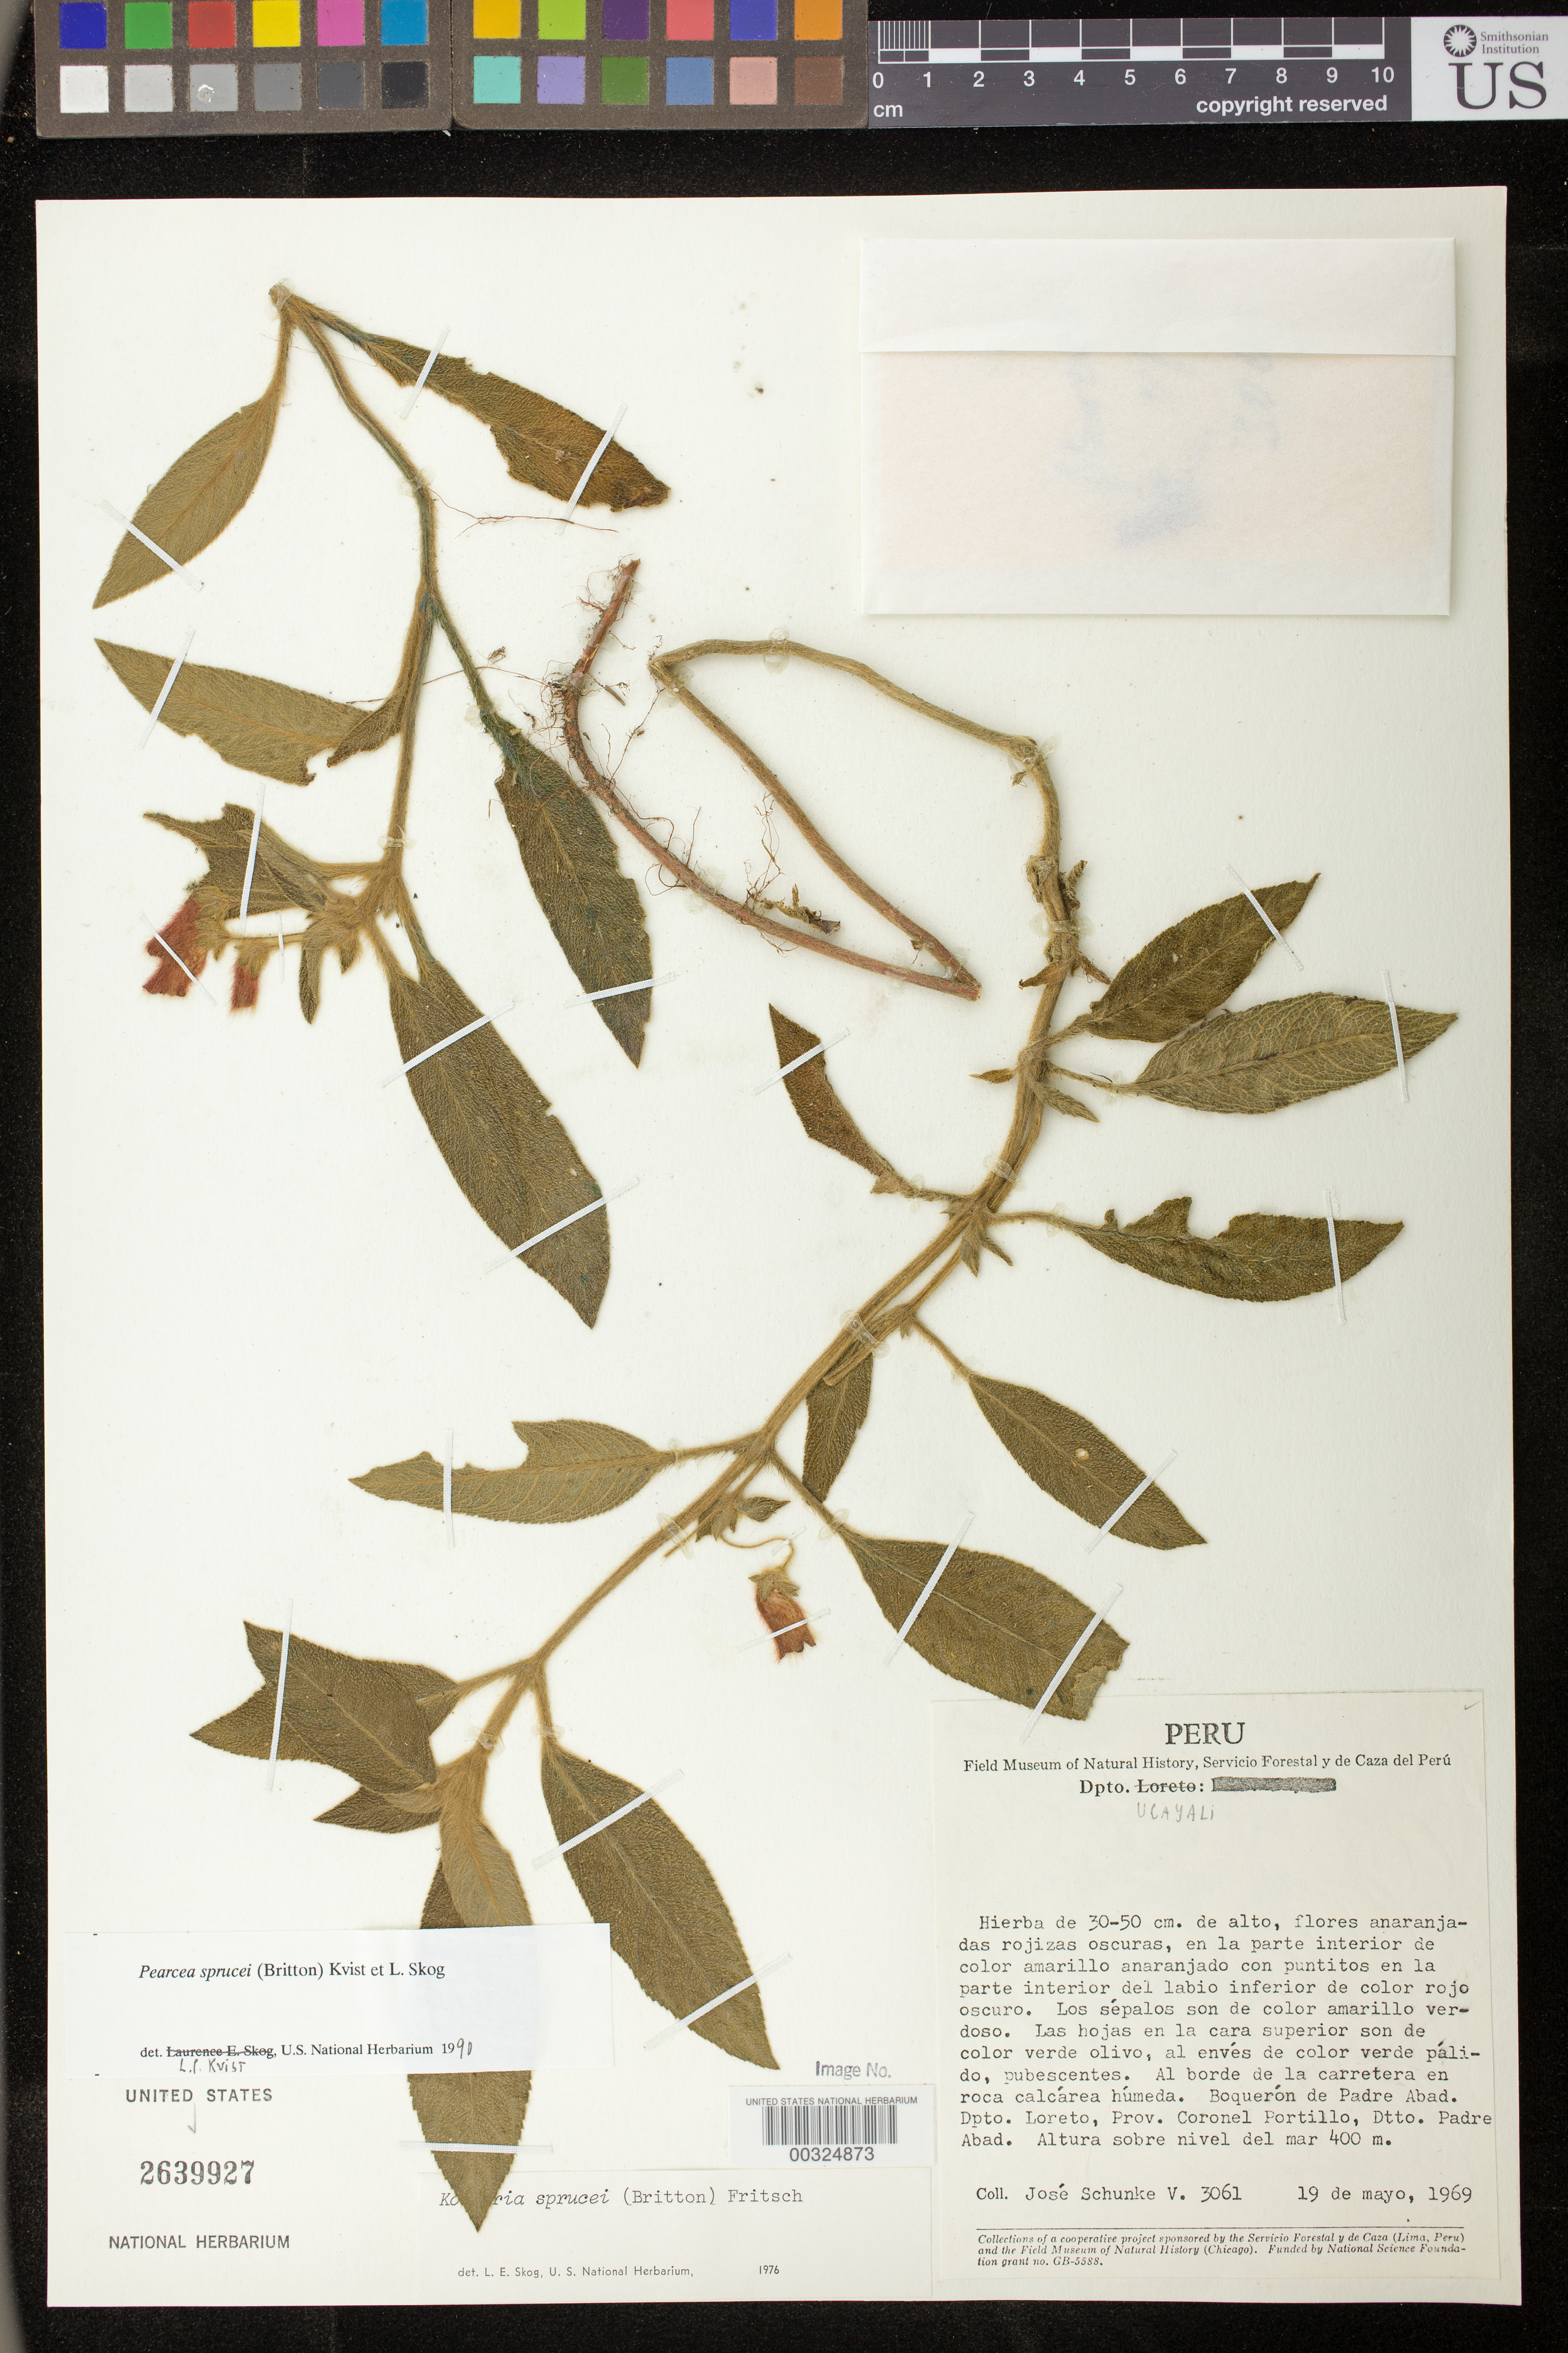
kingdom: Plantae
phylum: Tracheophyta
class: Magnoliopsida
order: Lamiales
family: Gesneriaceae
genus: Pearcea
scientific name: Pearcea sprucei var. sprucei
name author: (Britton ex Rusby) L.P. Kvist & L.E. Skog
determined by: Skog, Laurence E.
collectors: J. Schunke Vigo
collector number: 3061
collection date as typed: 19 May 1969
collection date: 1969-05-19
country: Peru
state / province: Ucayali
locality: Prov. Coronel Portillo, Dtto. Padre Abad; Boquerón de Padre Abad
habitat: Al borde de la carretera en roca calcárea húmeda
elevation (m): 400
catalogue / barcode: US 2639927